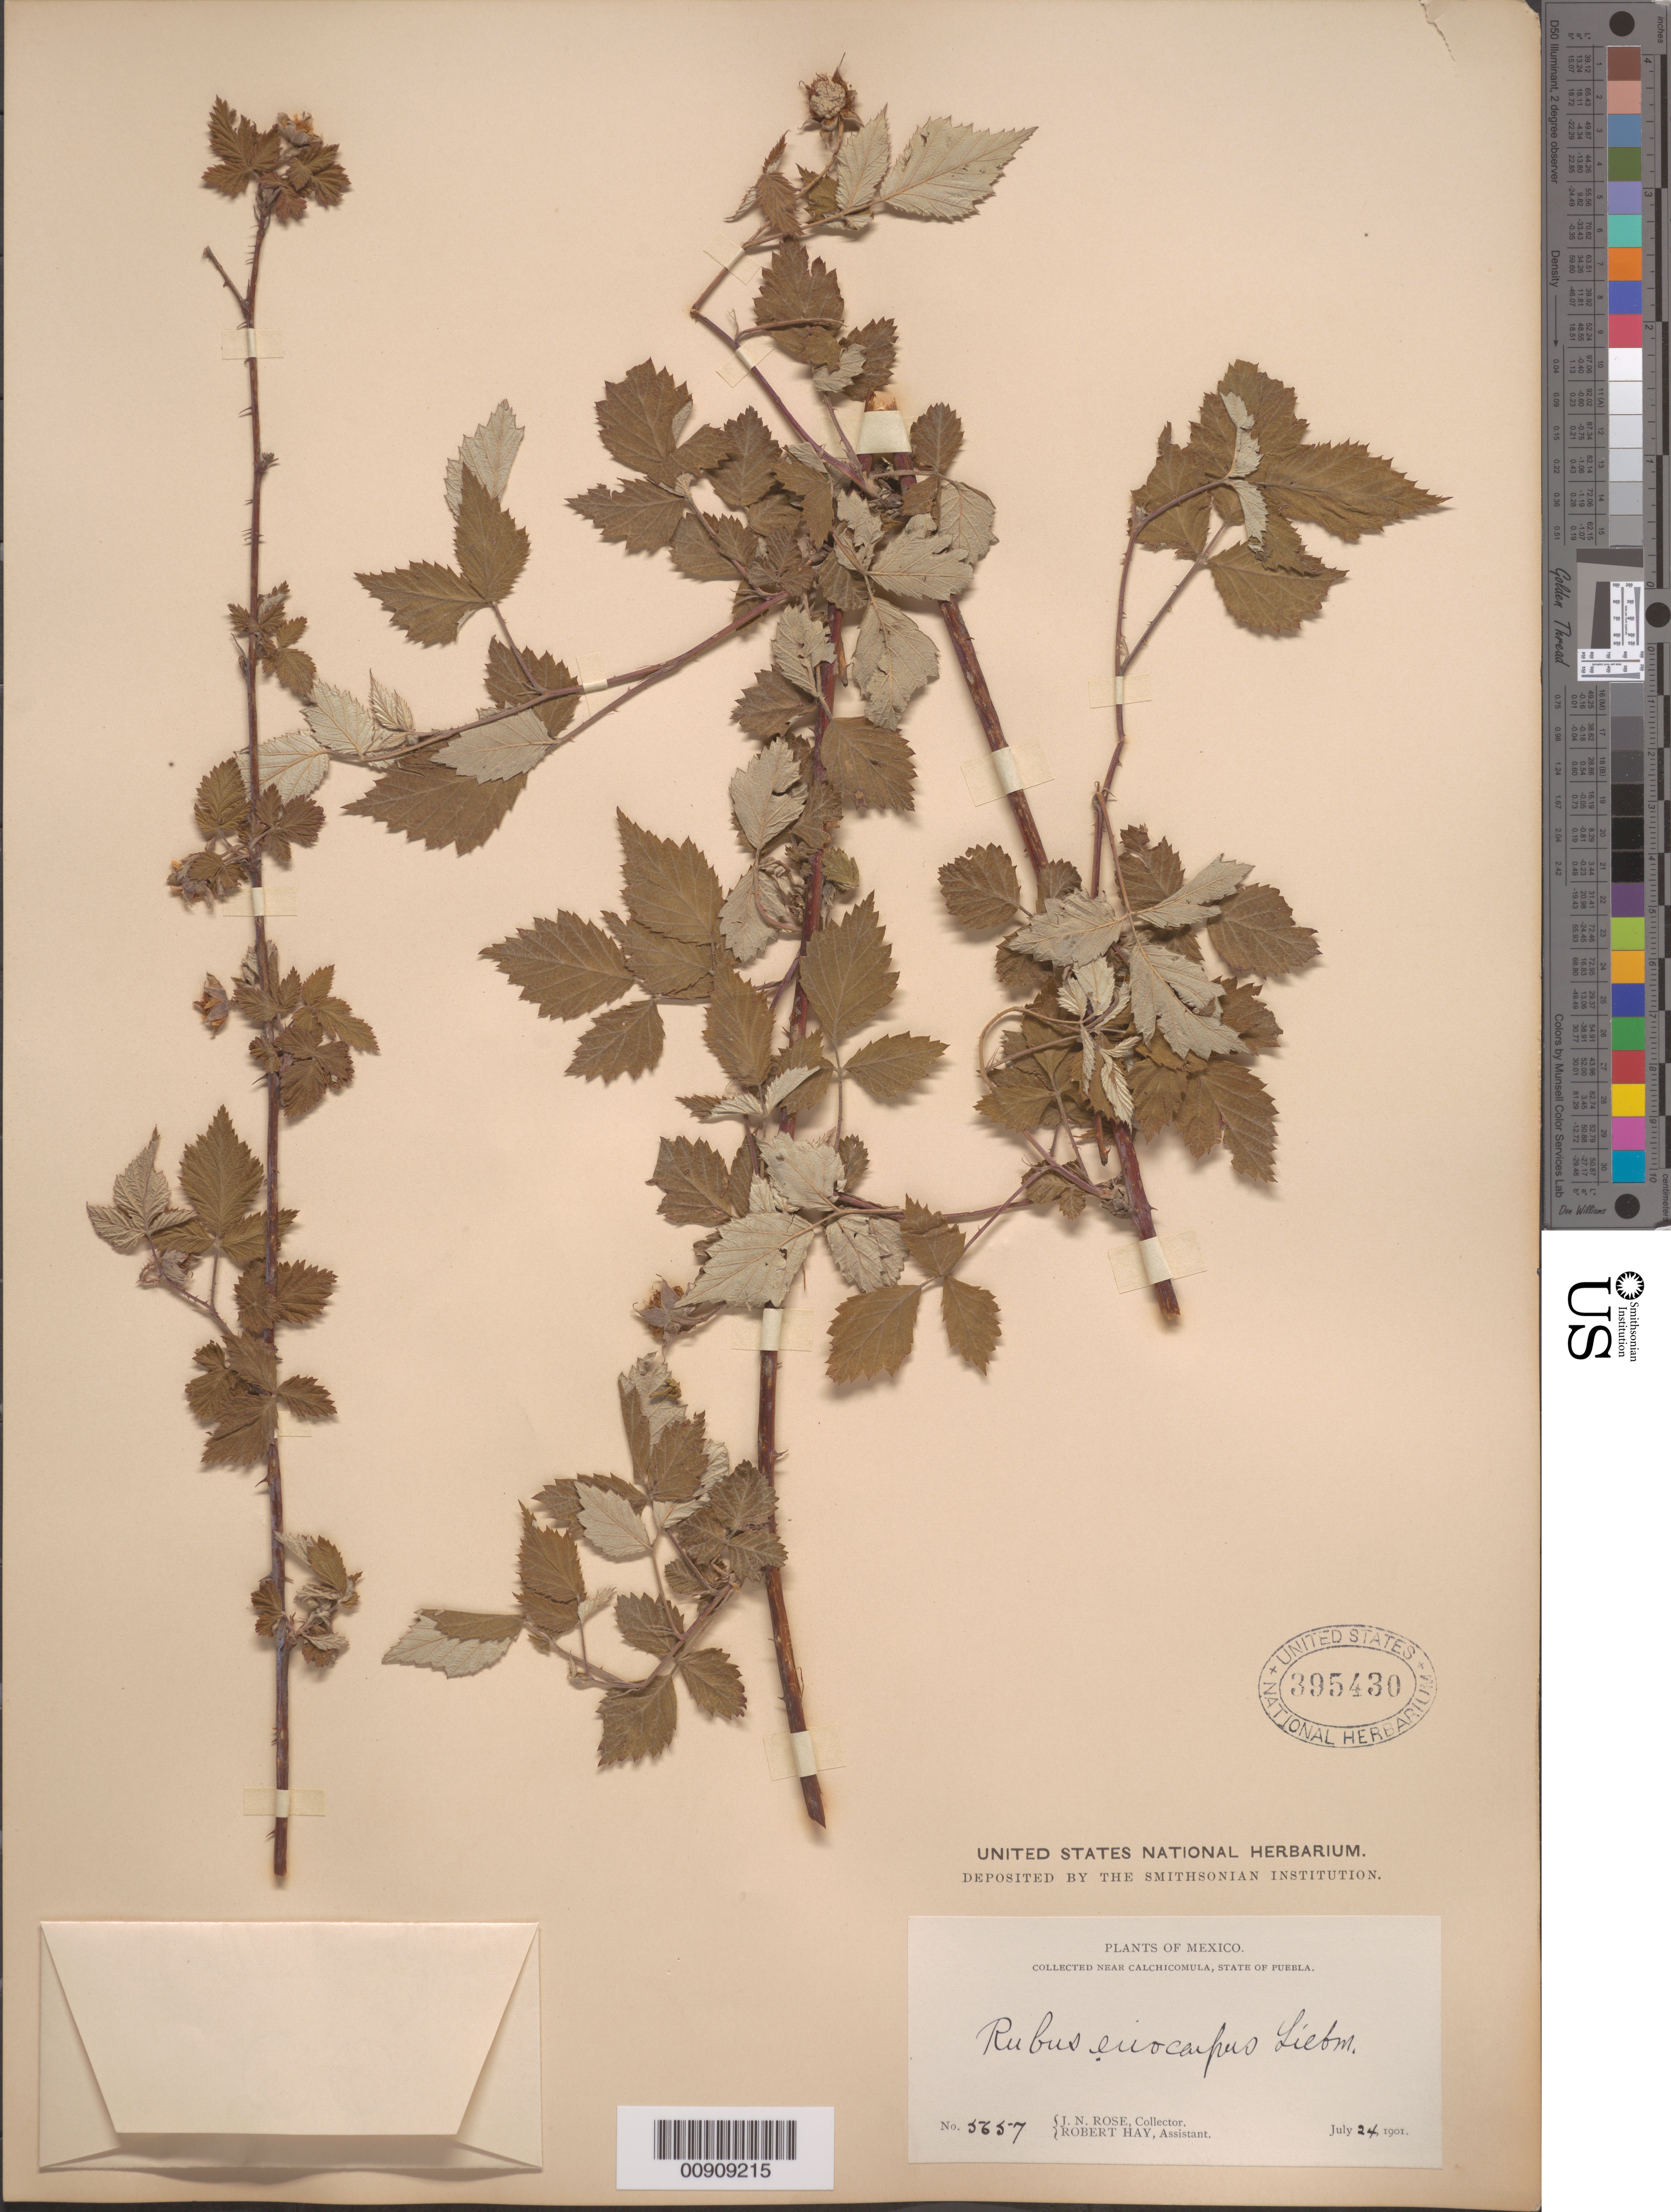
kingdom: Plantae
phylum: Tracheophyta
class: Magnoliopsida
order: Rosales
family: Rosaceae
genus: Rubus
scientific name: Rubus eriocarpus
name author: Liebm.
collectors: J. N. Rose & R. Hay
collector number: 5657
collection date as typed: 24 Jul 1901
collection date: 1901-07-24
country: Mexico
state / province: Puebla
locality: Near Calchicomula [sic], State of Puebla.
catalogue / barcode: US 395430